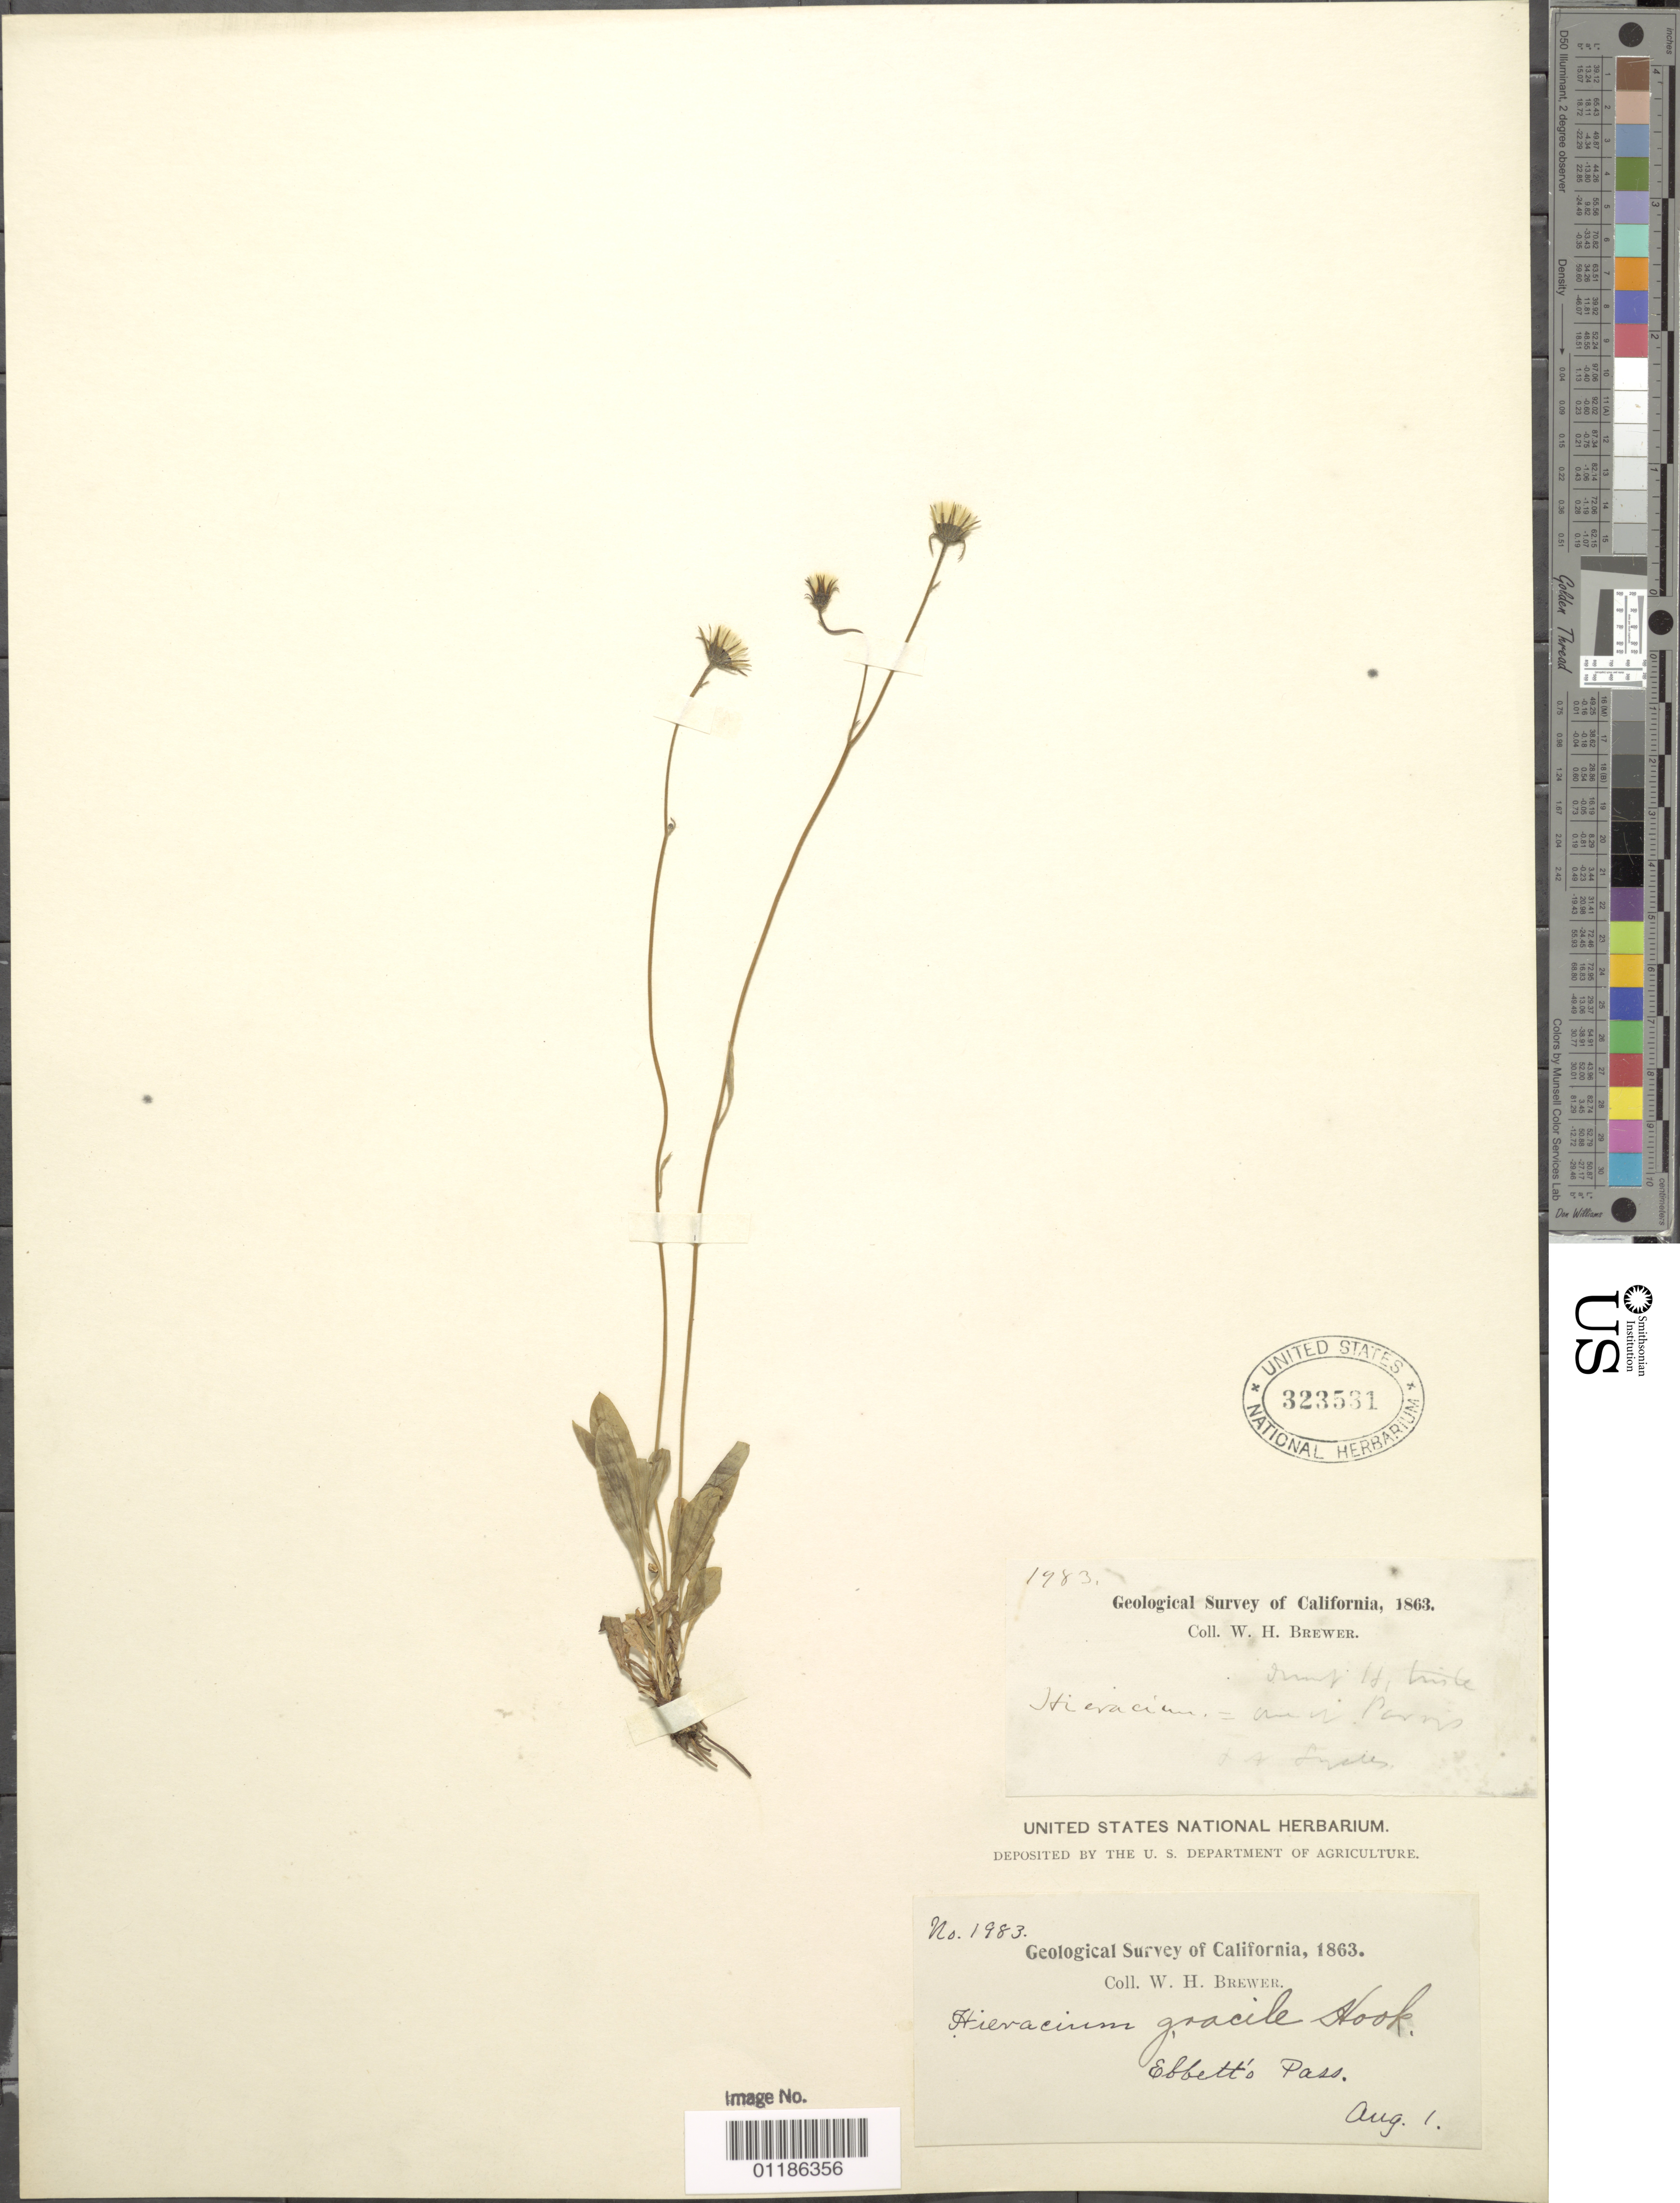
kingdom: Plantae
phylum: Tracheophyta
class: Magnoliopsida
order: Asterales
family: Asteraceae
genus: Hieracium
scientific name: Hieracium triste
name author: Willd. ex Spreng.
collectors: W. H. Brewer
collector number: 1983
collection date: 1863-08-01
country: United States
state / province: California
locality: Ebbett's Pass.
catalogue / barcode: US 323531